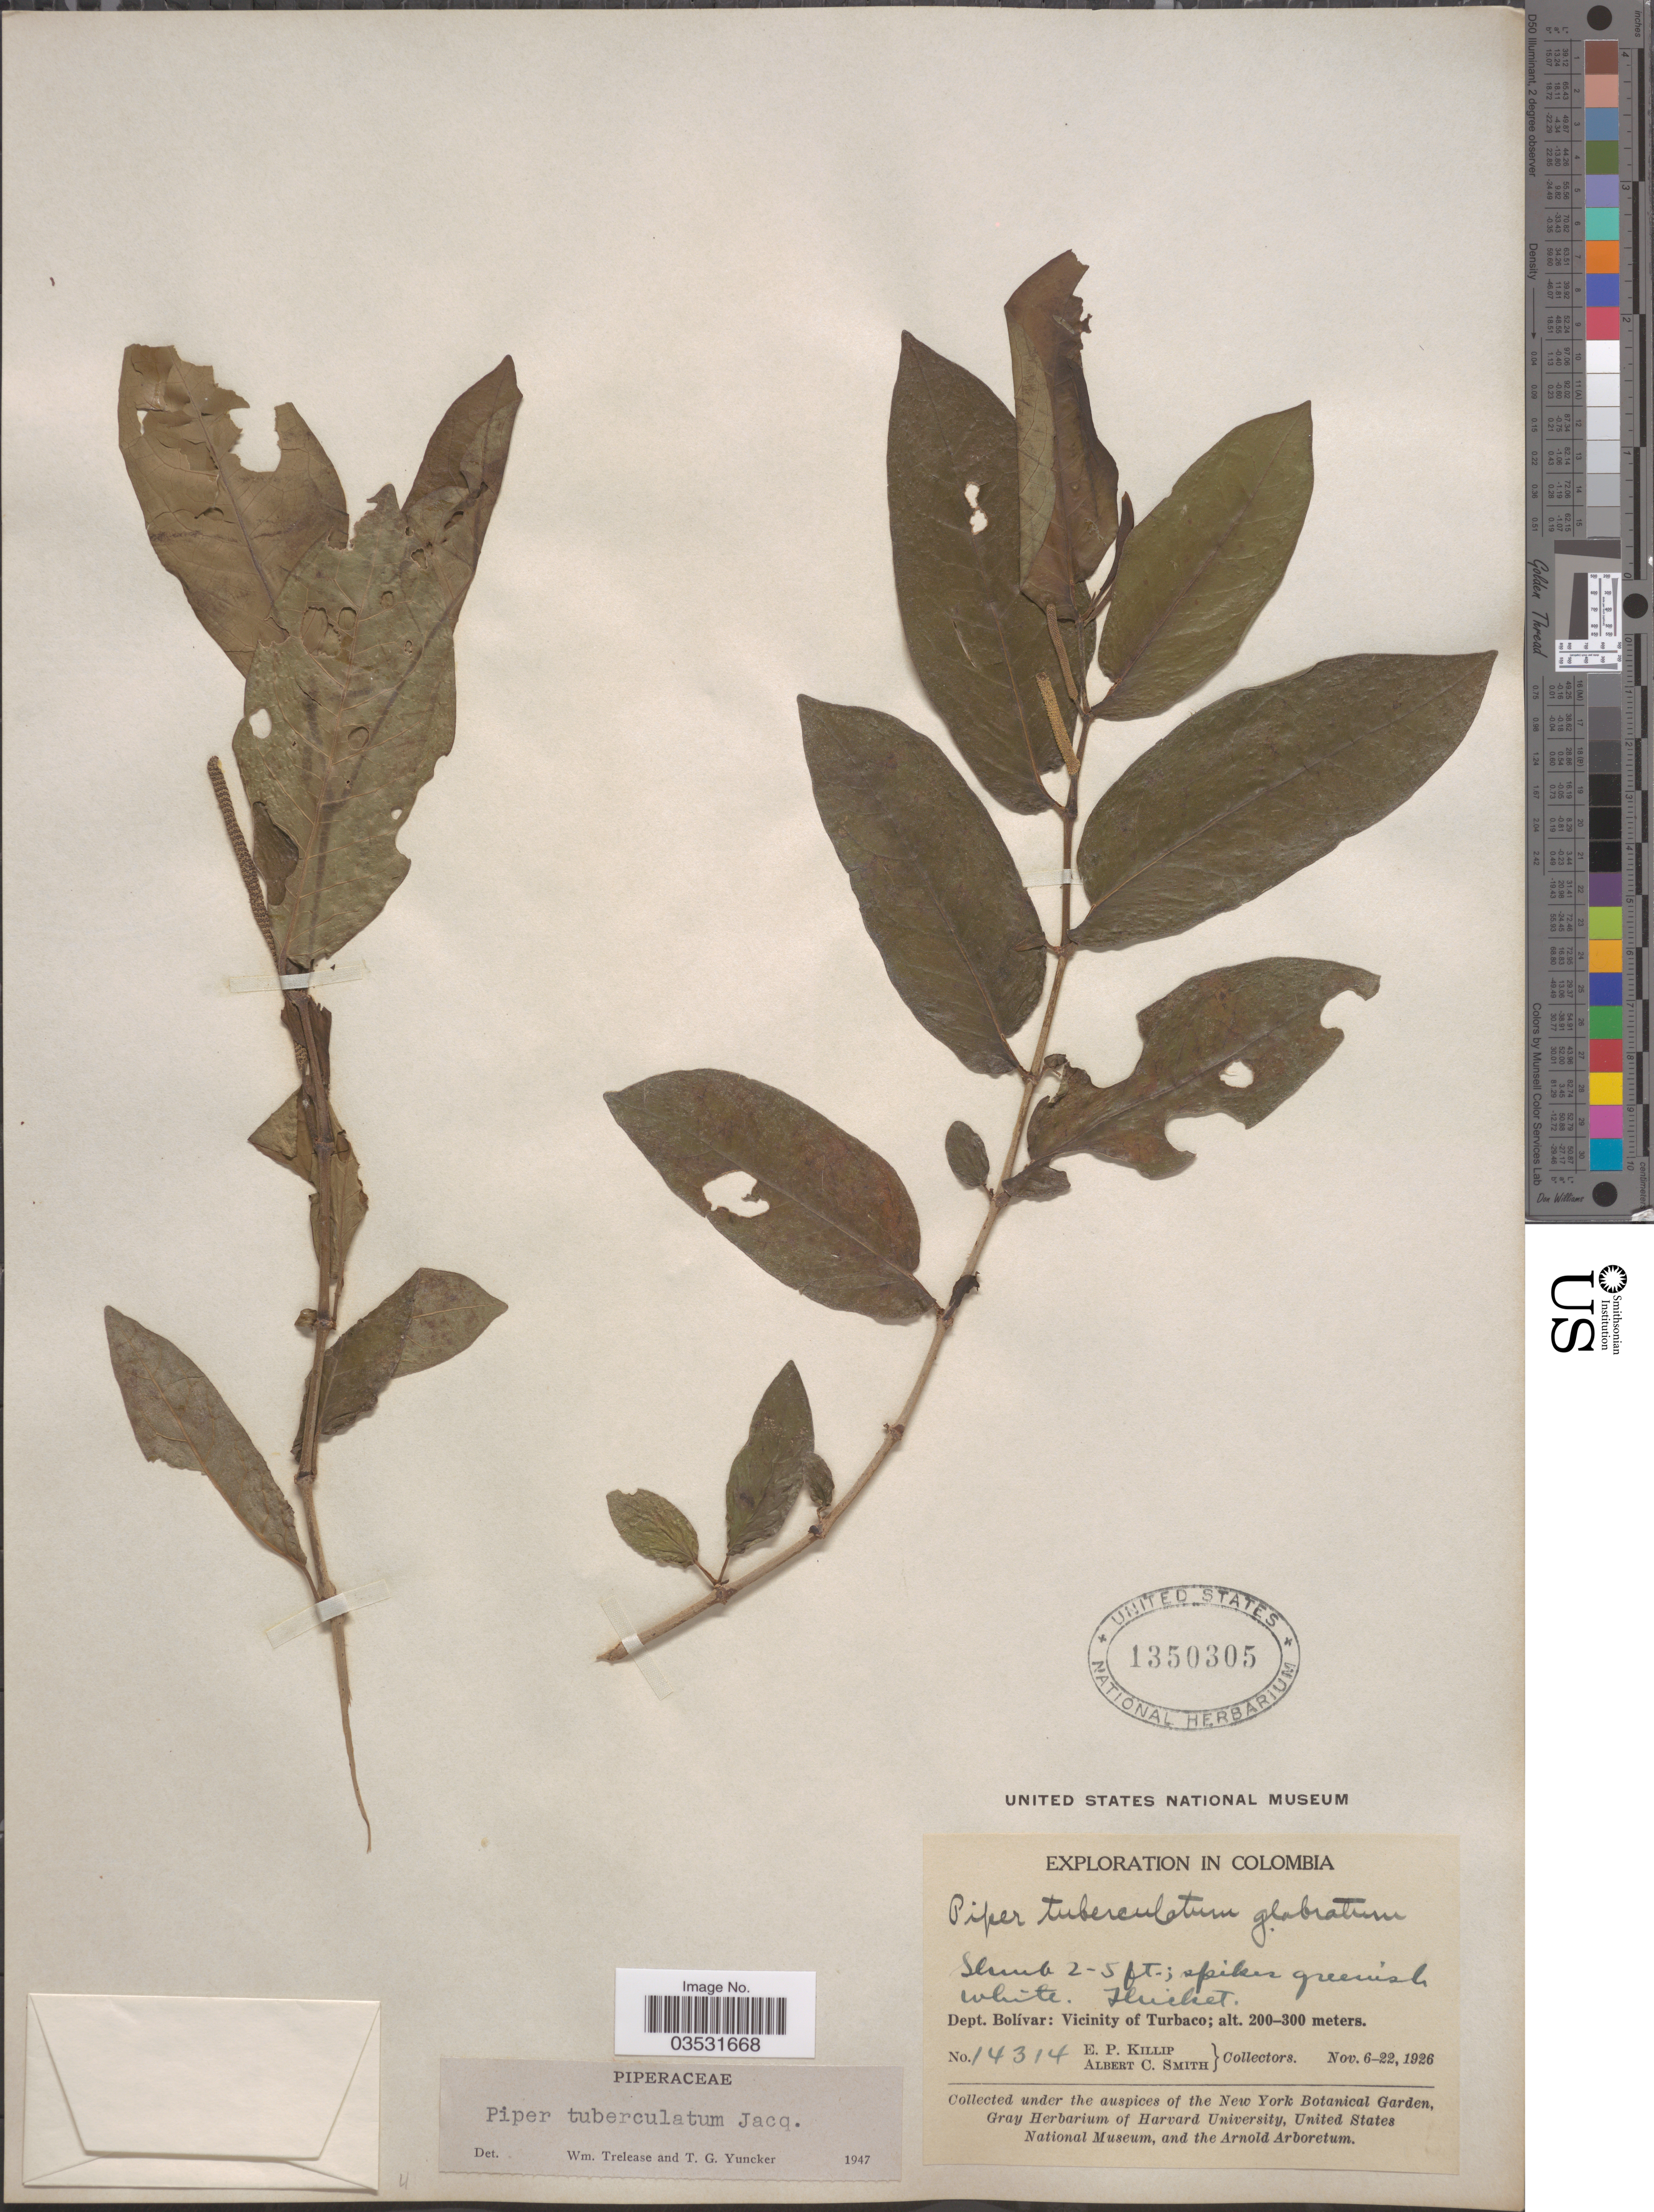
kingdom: Plantae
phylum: Tracheophyta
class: Magnoliopsida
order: Piperales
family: Piperaceae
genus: Piper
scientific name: Piper tuberculatum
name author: Jacq.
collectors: E. P. Killip & A. C. Smith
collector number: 14314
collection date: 1926-11-06/1926-11-22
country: Colombia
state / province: Bolívar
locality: Dept. Bolívar: Vicinity of Turbaco.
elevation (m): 200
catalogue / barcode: US 1350305